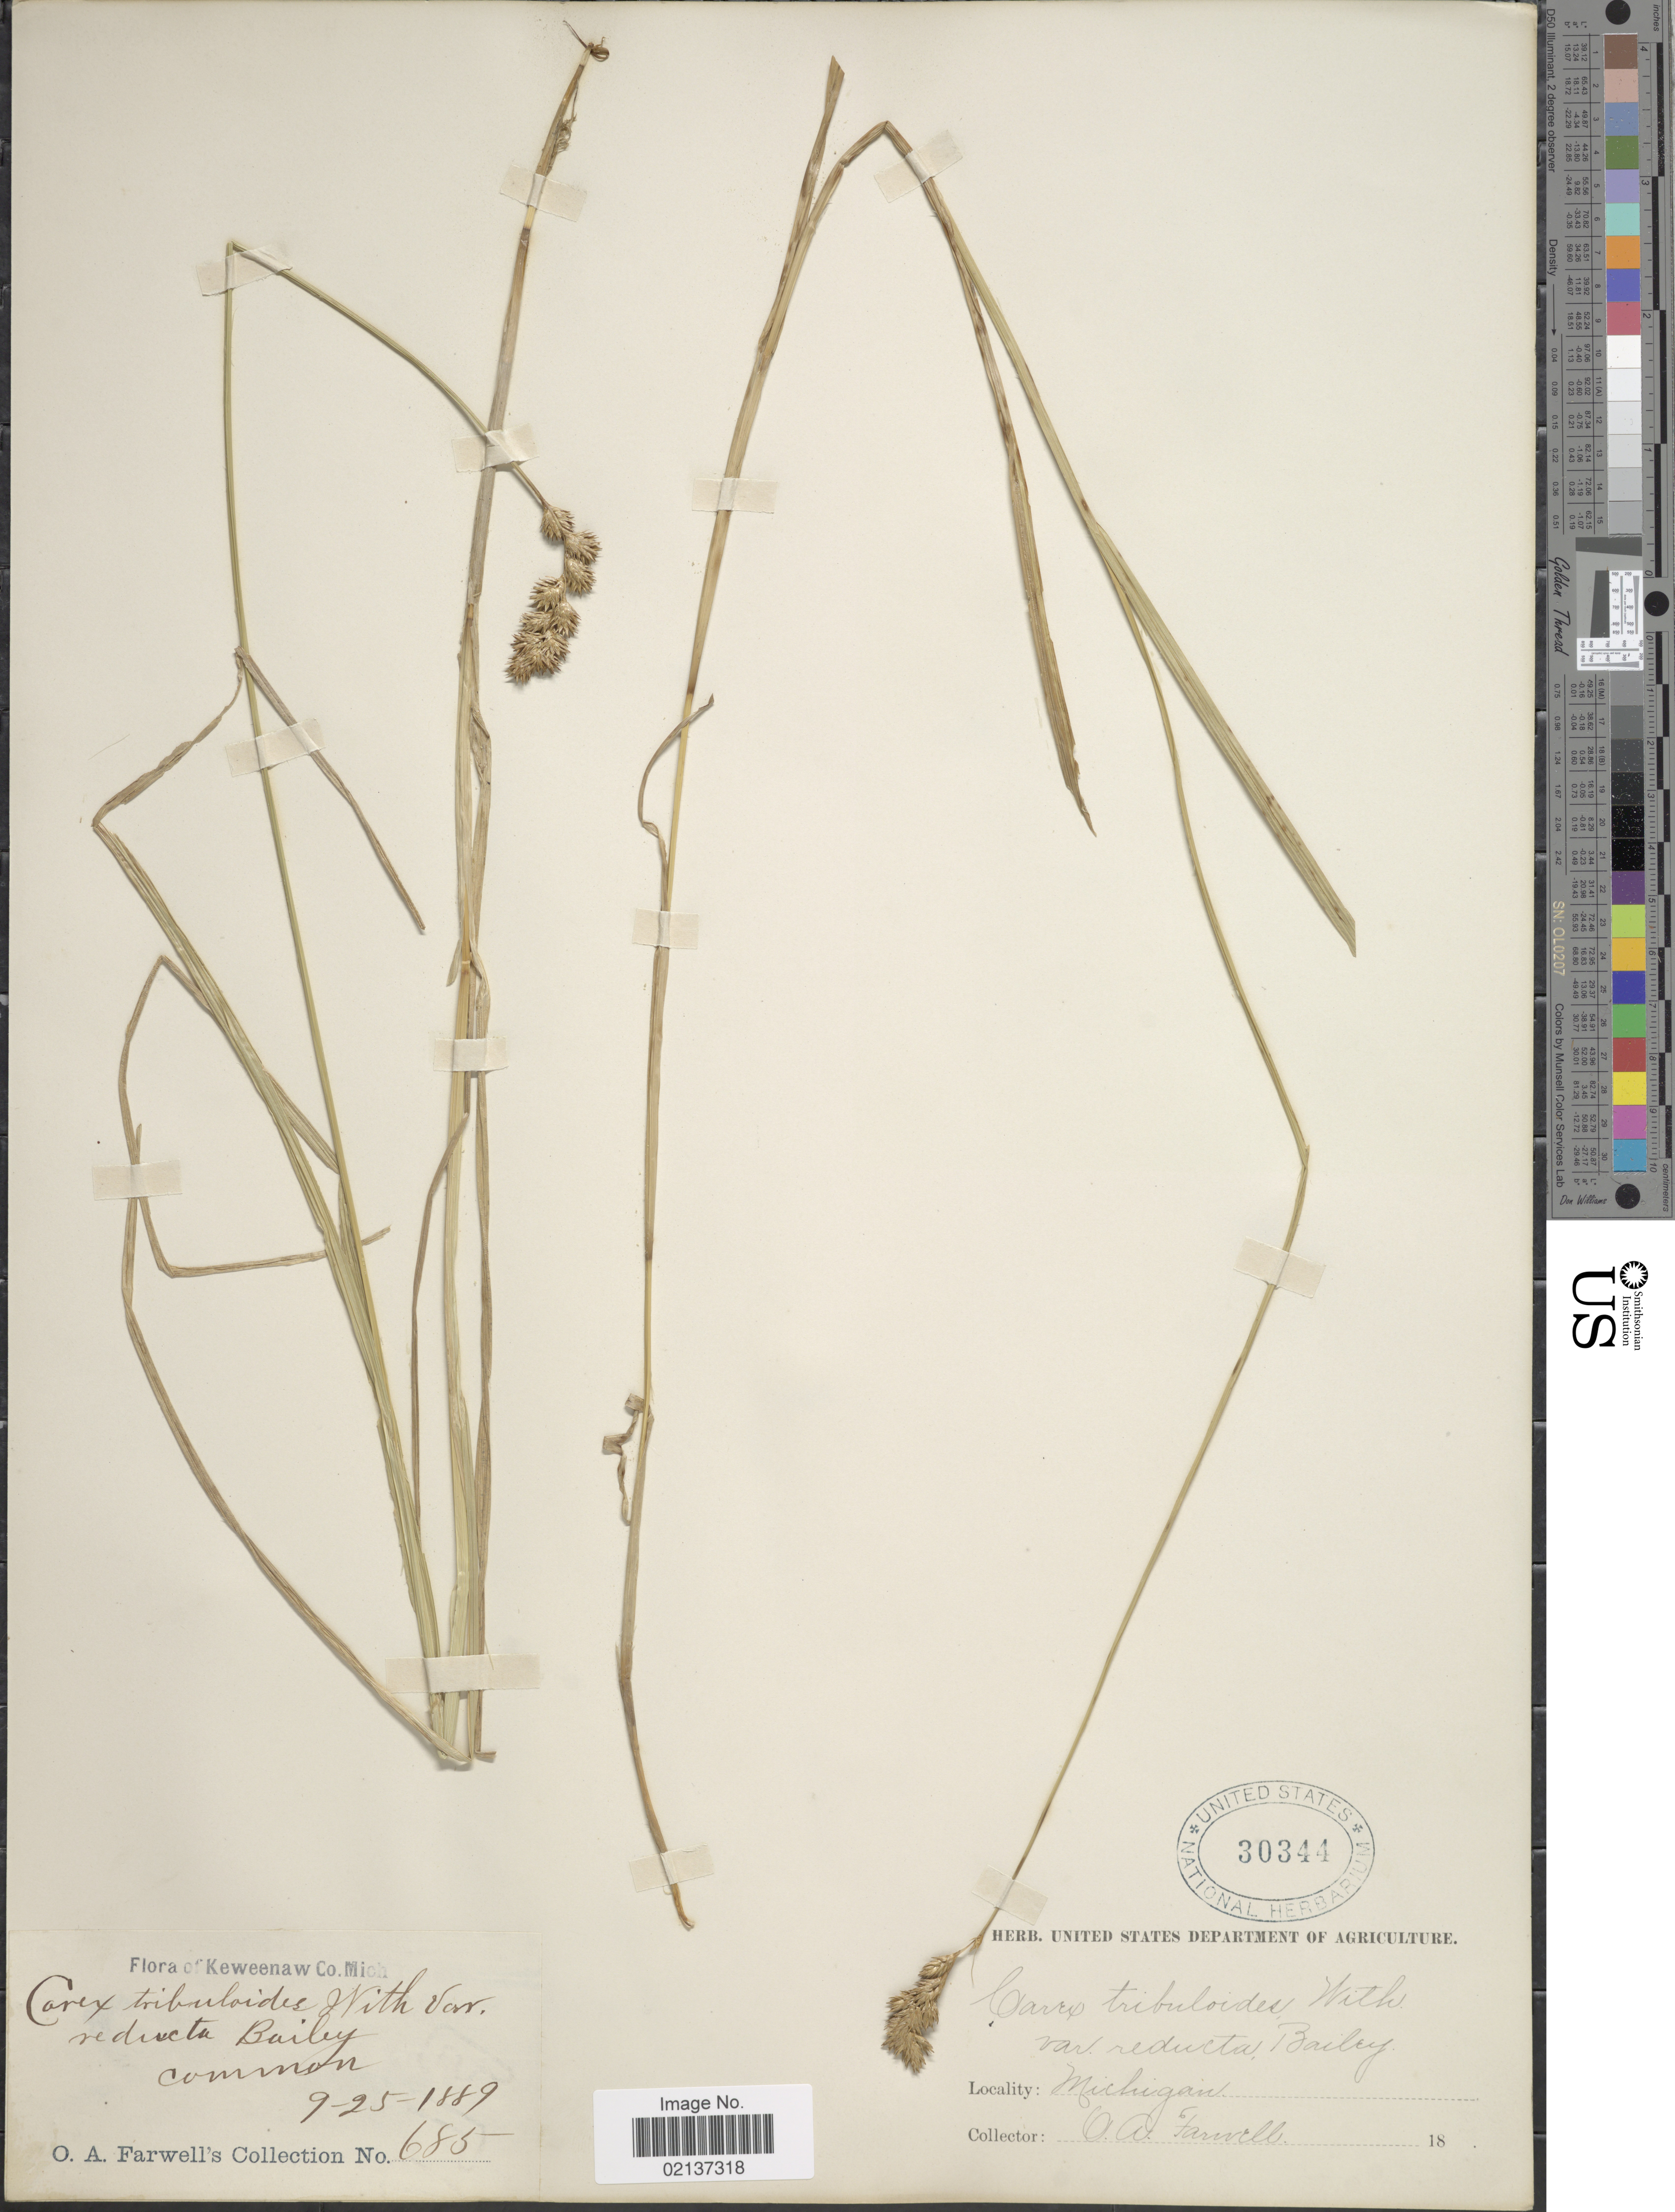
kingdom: Plantae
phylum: Tracheophyta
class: Liliopsida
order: Poales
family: Cyperaceae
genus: Carex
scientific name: Carex tribuloides var. reducta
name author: L.H. Bailey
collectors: O. Farwell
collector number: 685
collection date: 1889-09-25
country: United States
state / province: Michigan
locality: Keweenaw Co.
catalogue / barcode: US 30344